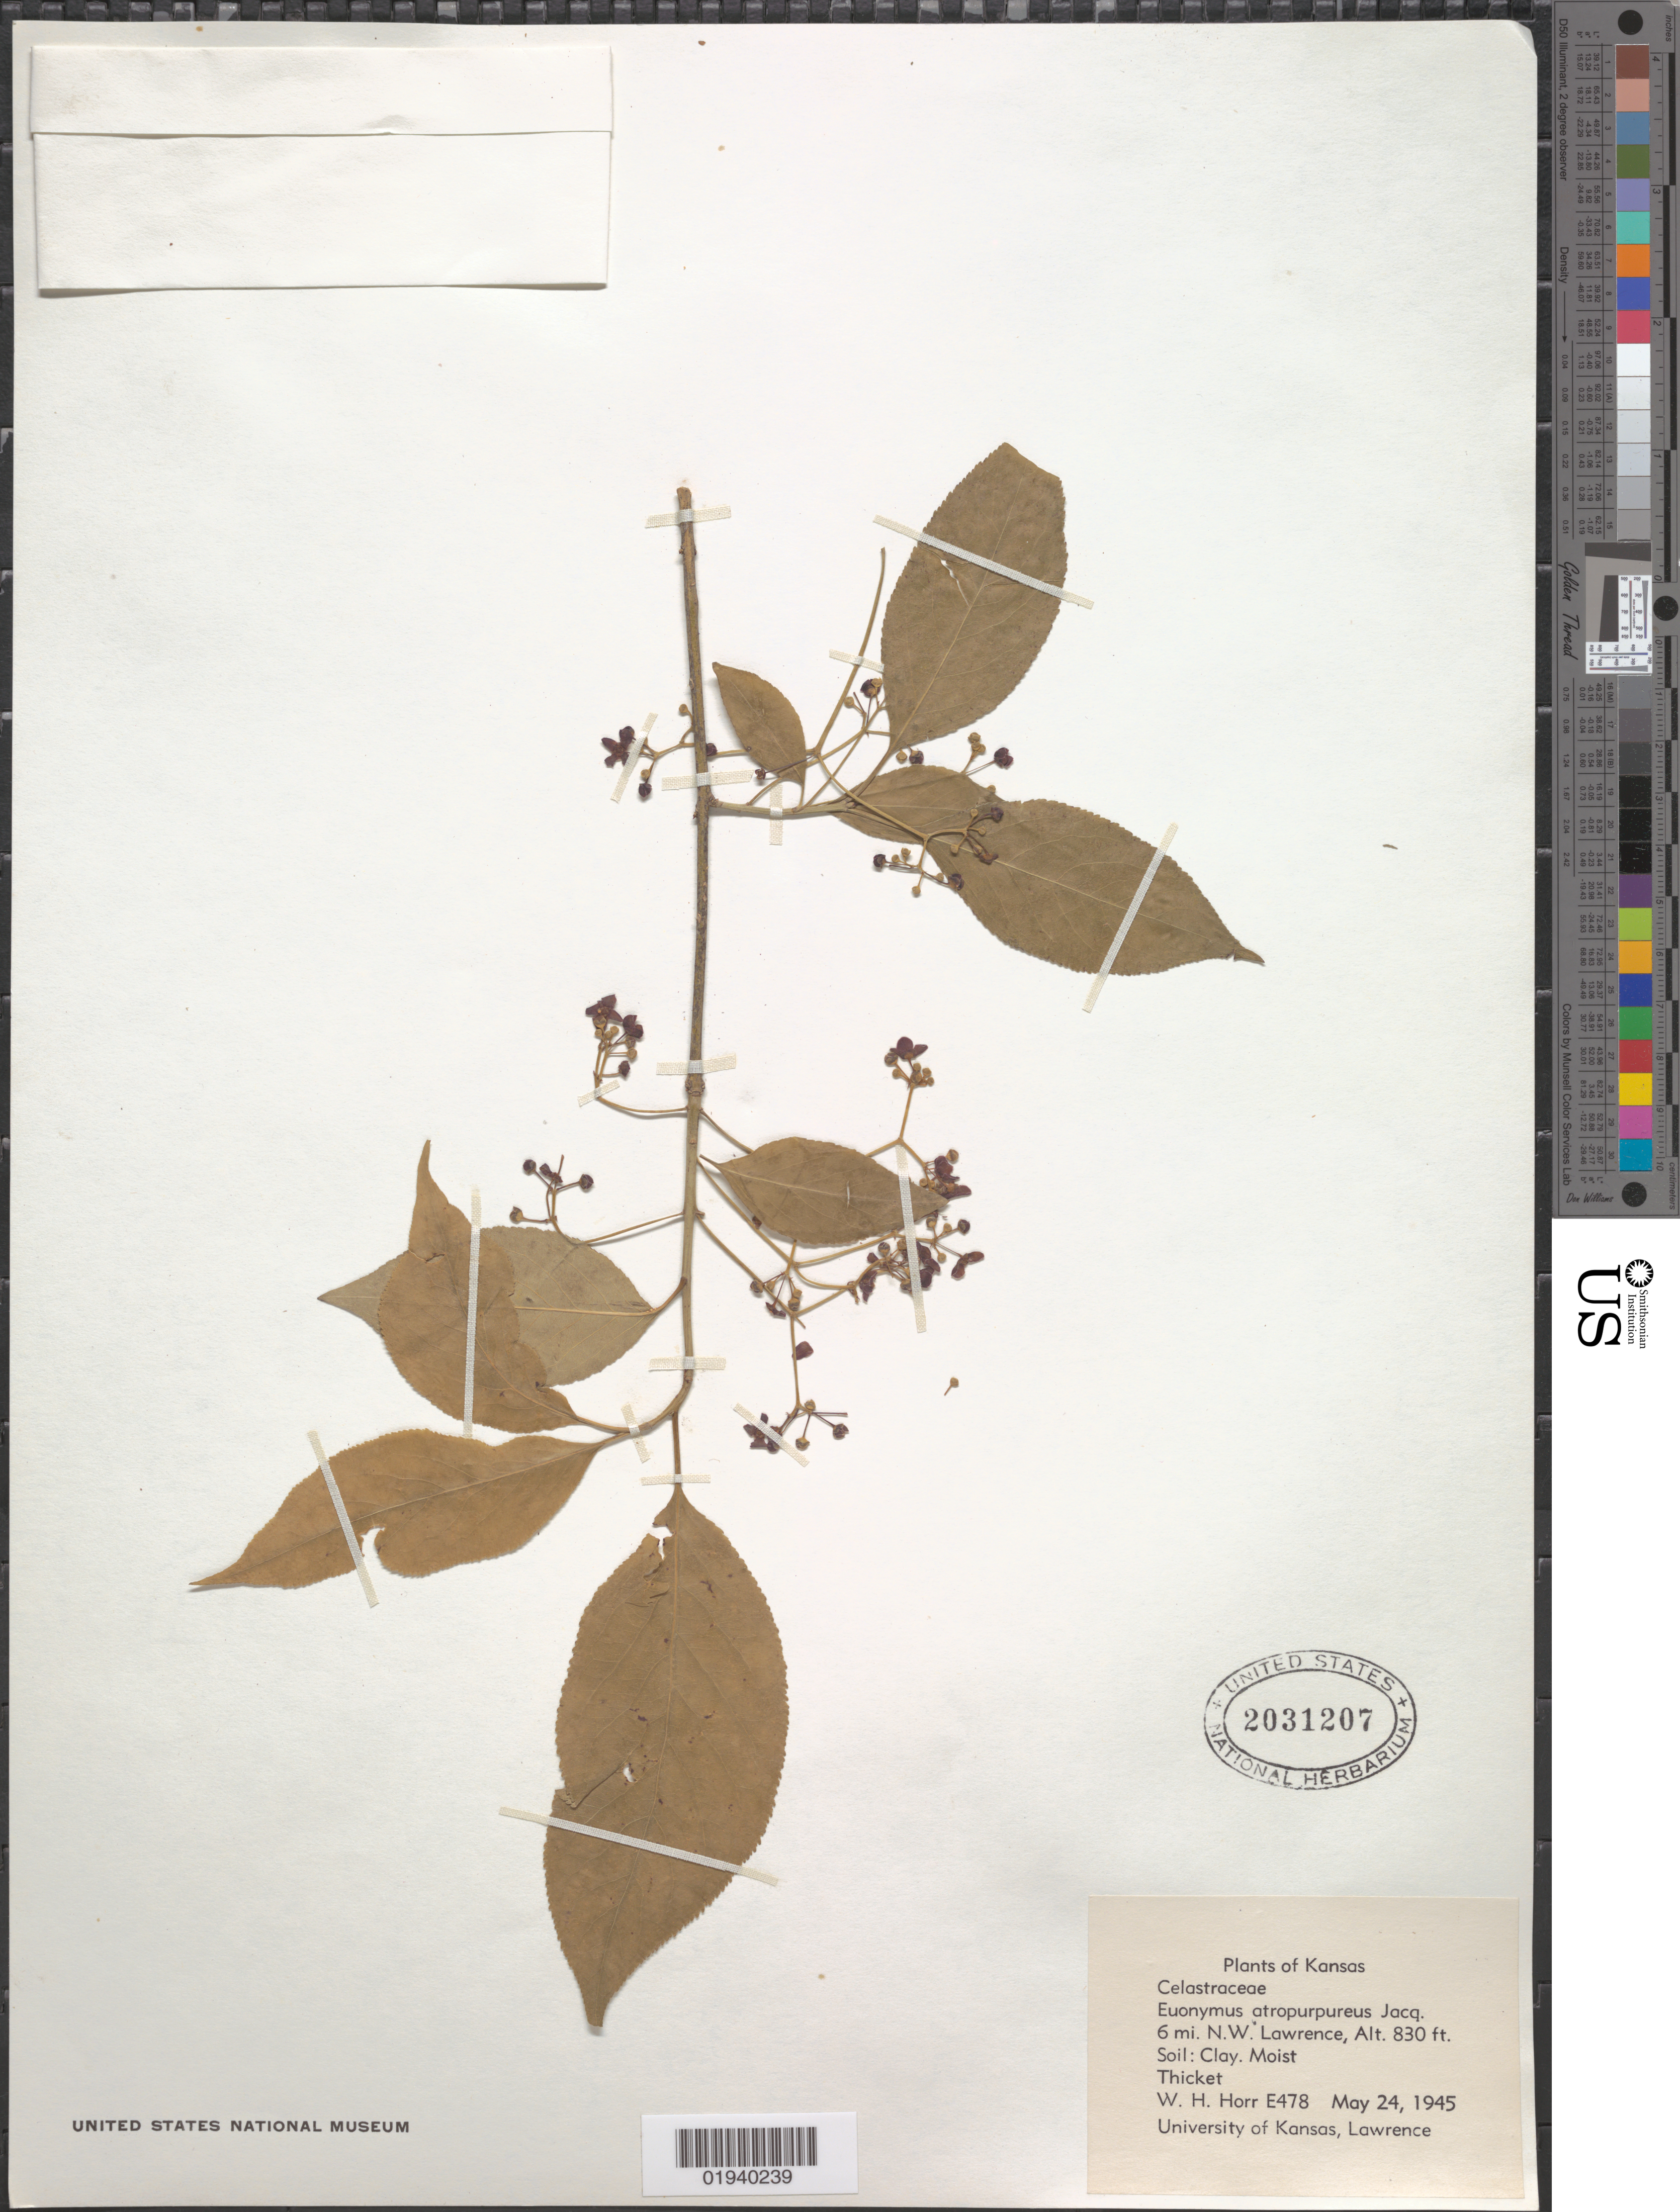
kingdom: Plantae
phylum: Tracheophyta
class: Magnoliopsida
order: Celastrales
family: Celastraceae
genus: Euonymus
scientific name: Euonymus atropurpureus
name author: Jacq.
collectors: W. H. Horr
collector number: E478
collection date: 1945-05-24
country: United States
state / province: Kansas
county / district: Douglas County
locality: Lawrence, 6 miles NW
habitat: Thicket. Clay; moist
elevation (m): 253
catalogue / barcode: US 2031207